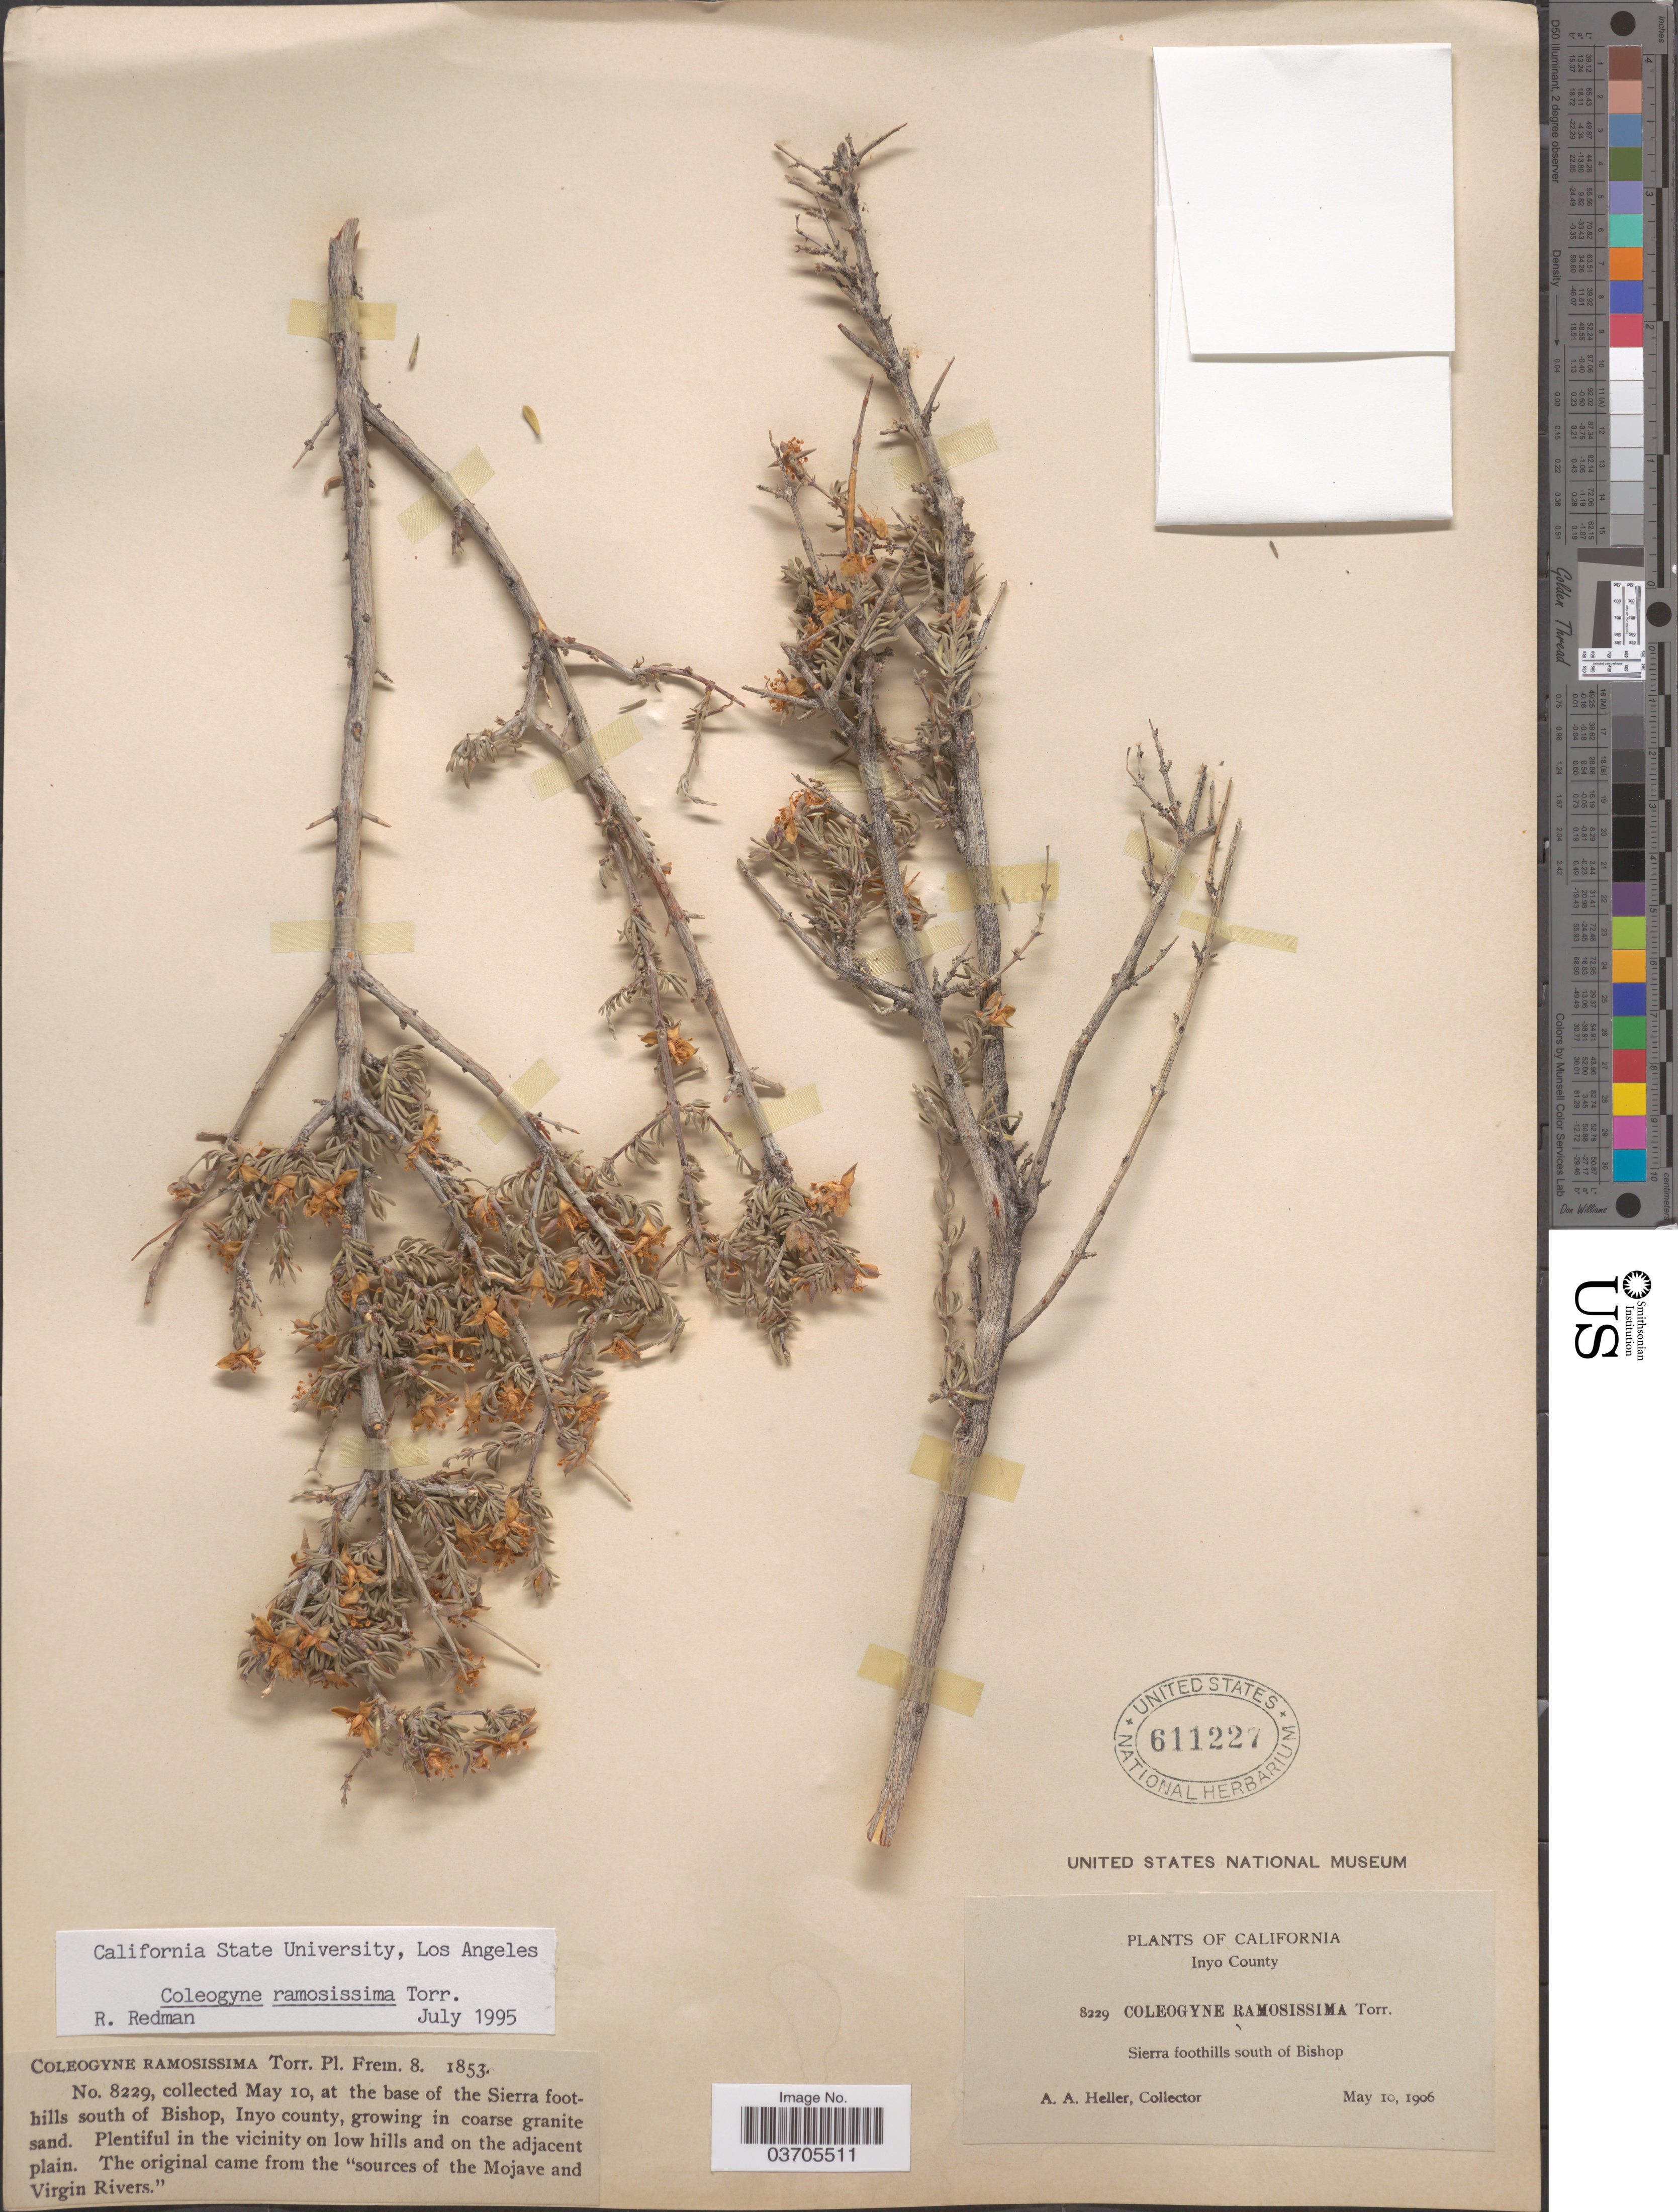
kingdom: Plantae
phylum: Tracheophyta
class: Magnoliopsida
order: Rosales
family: Rosaceae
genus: Coleogyne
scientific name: Coleogyne ramosissima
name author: Torr.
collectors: A. A. Heller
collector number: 8229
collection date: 1906-05-10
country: United States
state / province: California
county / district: Inyo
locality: Inyo County. Sierra foothills south of Bishop. At the base of the Sierra foothills south of Bishop.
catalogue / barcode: US 611227